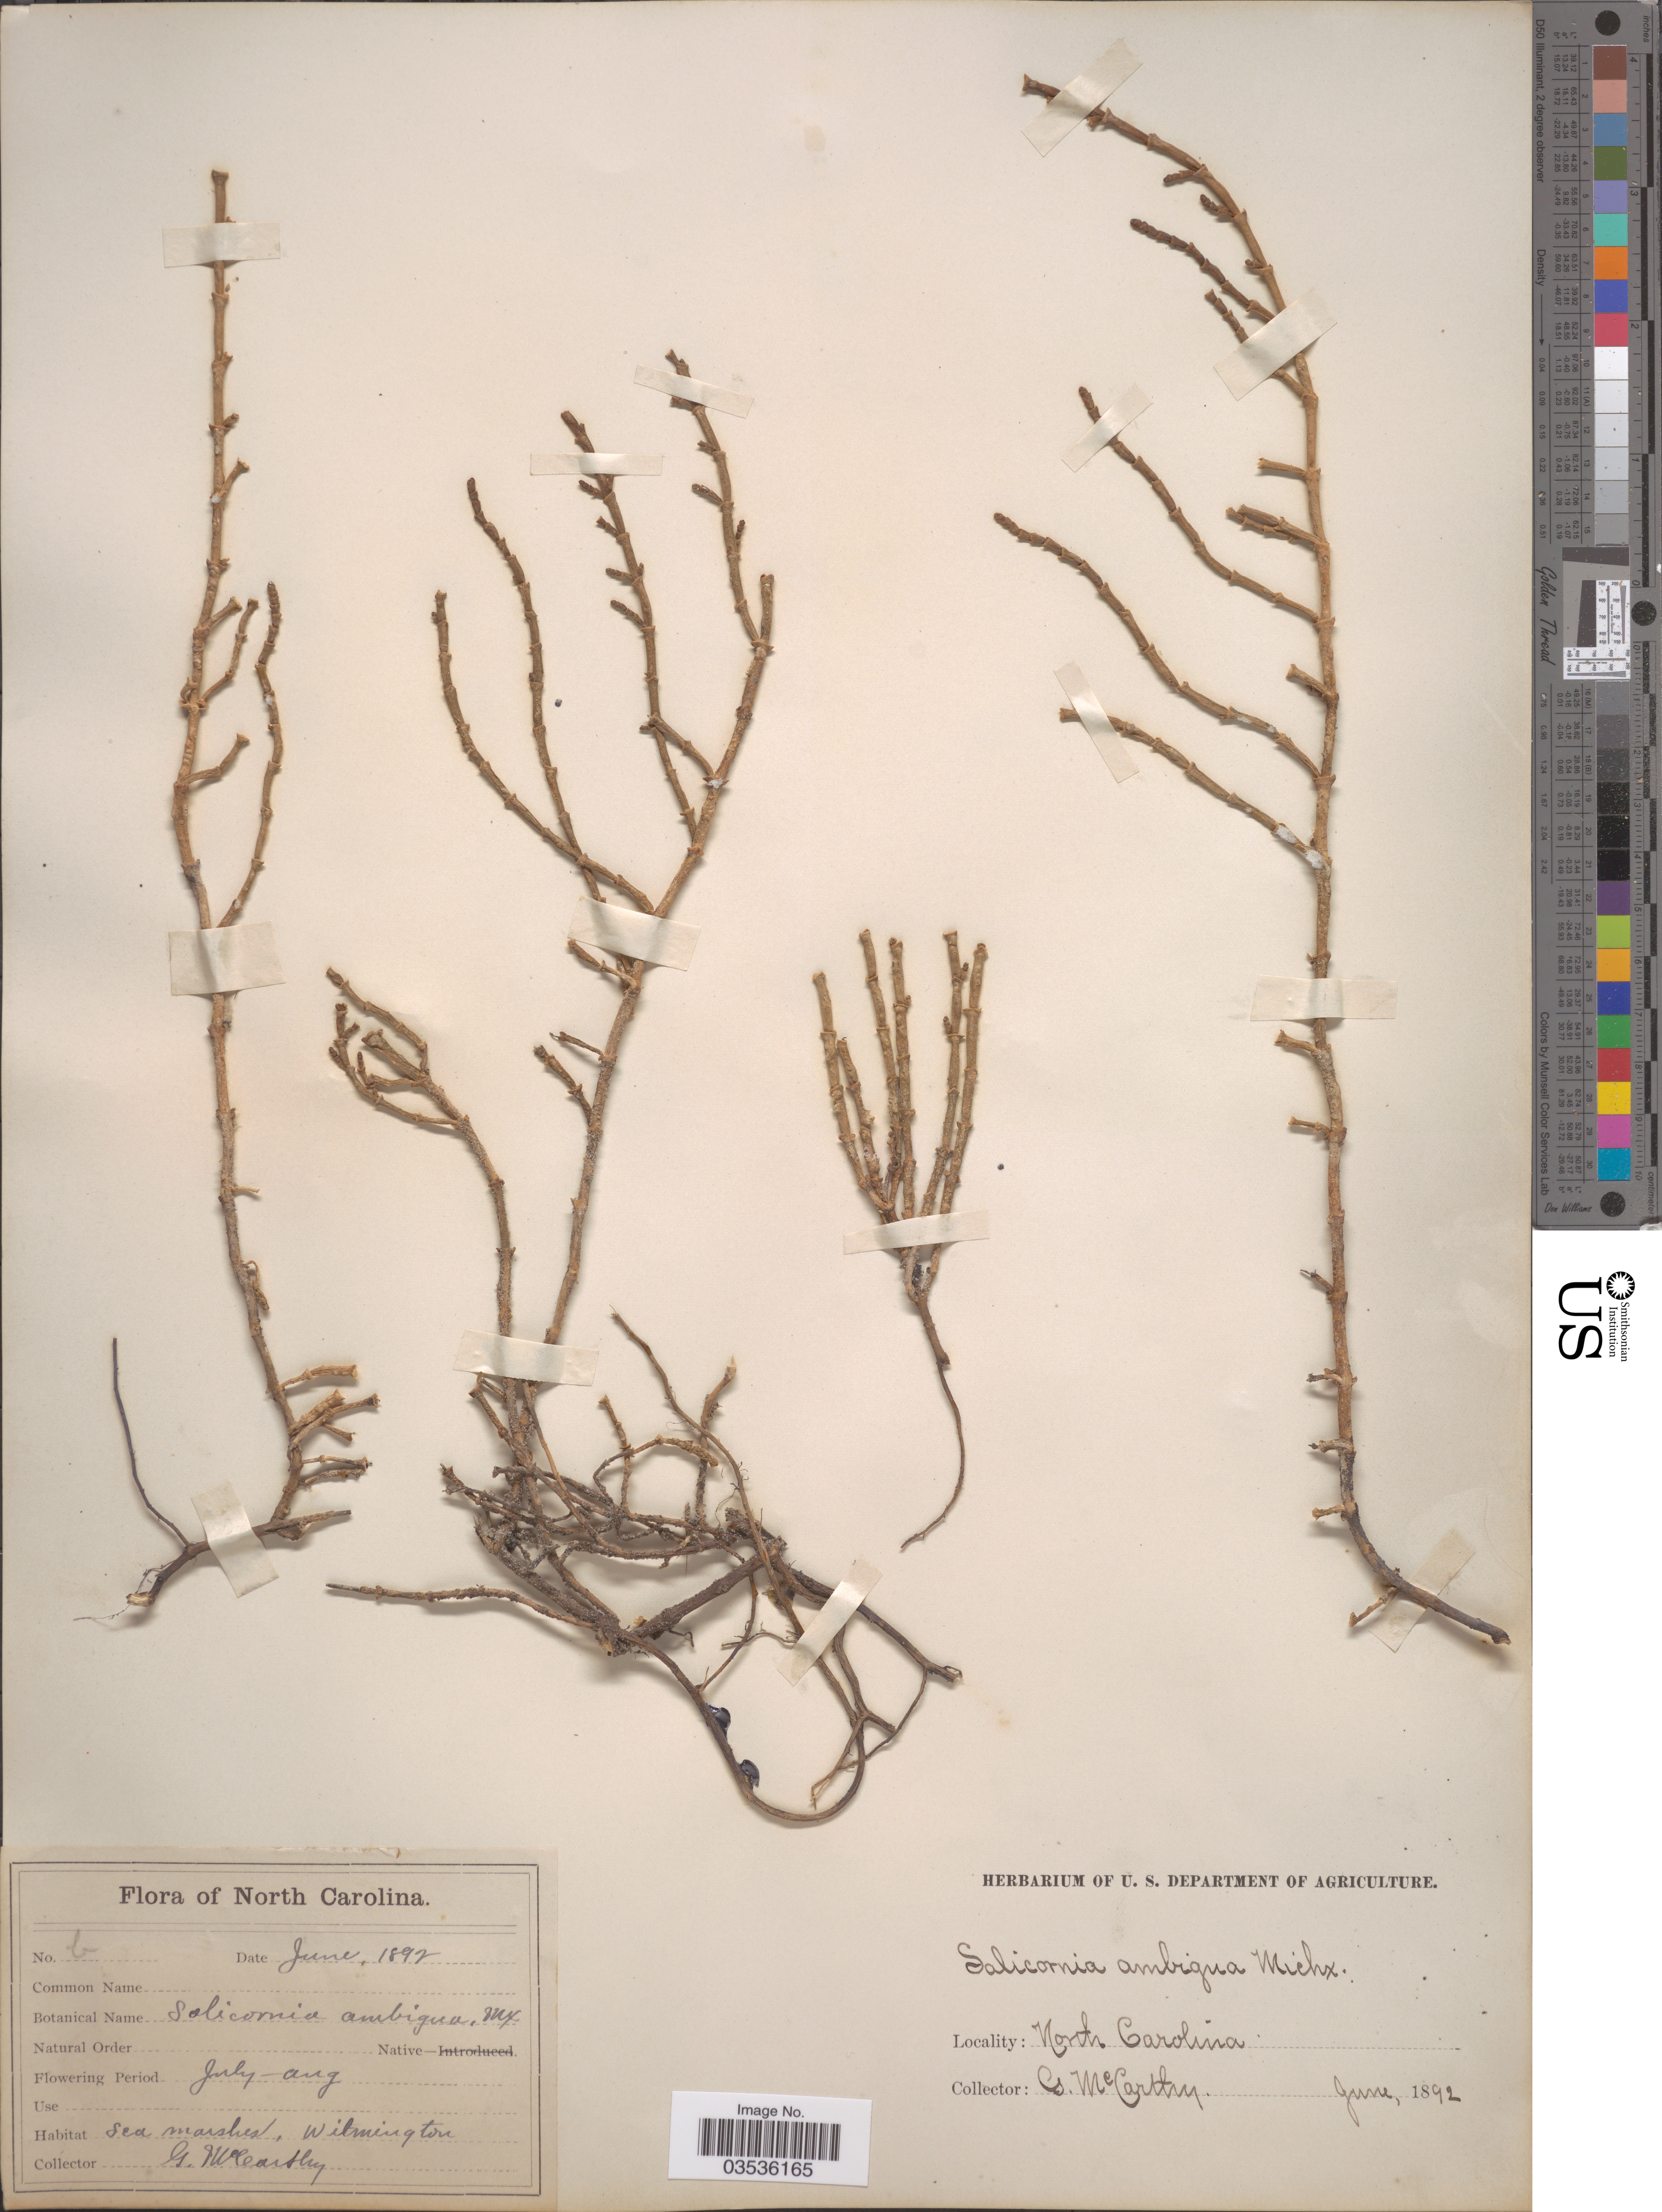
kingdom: Plantae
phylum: Tracheophyta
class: Magnoliopsida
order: Caryophyllales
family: Amaranthaceae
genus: Salicornia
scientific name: Salicornia ambigua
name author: Michx.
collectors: G. McCarthy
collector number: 8*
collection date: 1892-06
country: United States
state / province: North Carolina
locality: Wilmington.